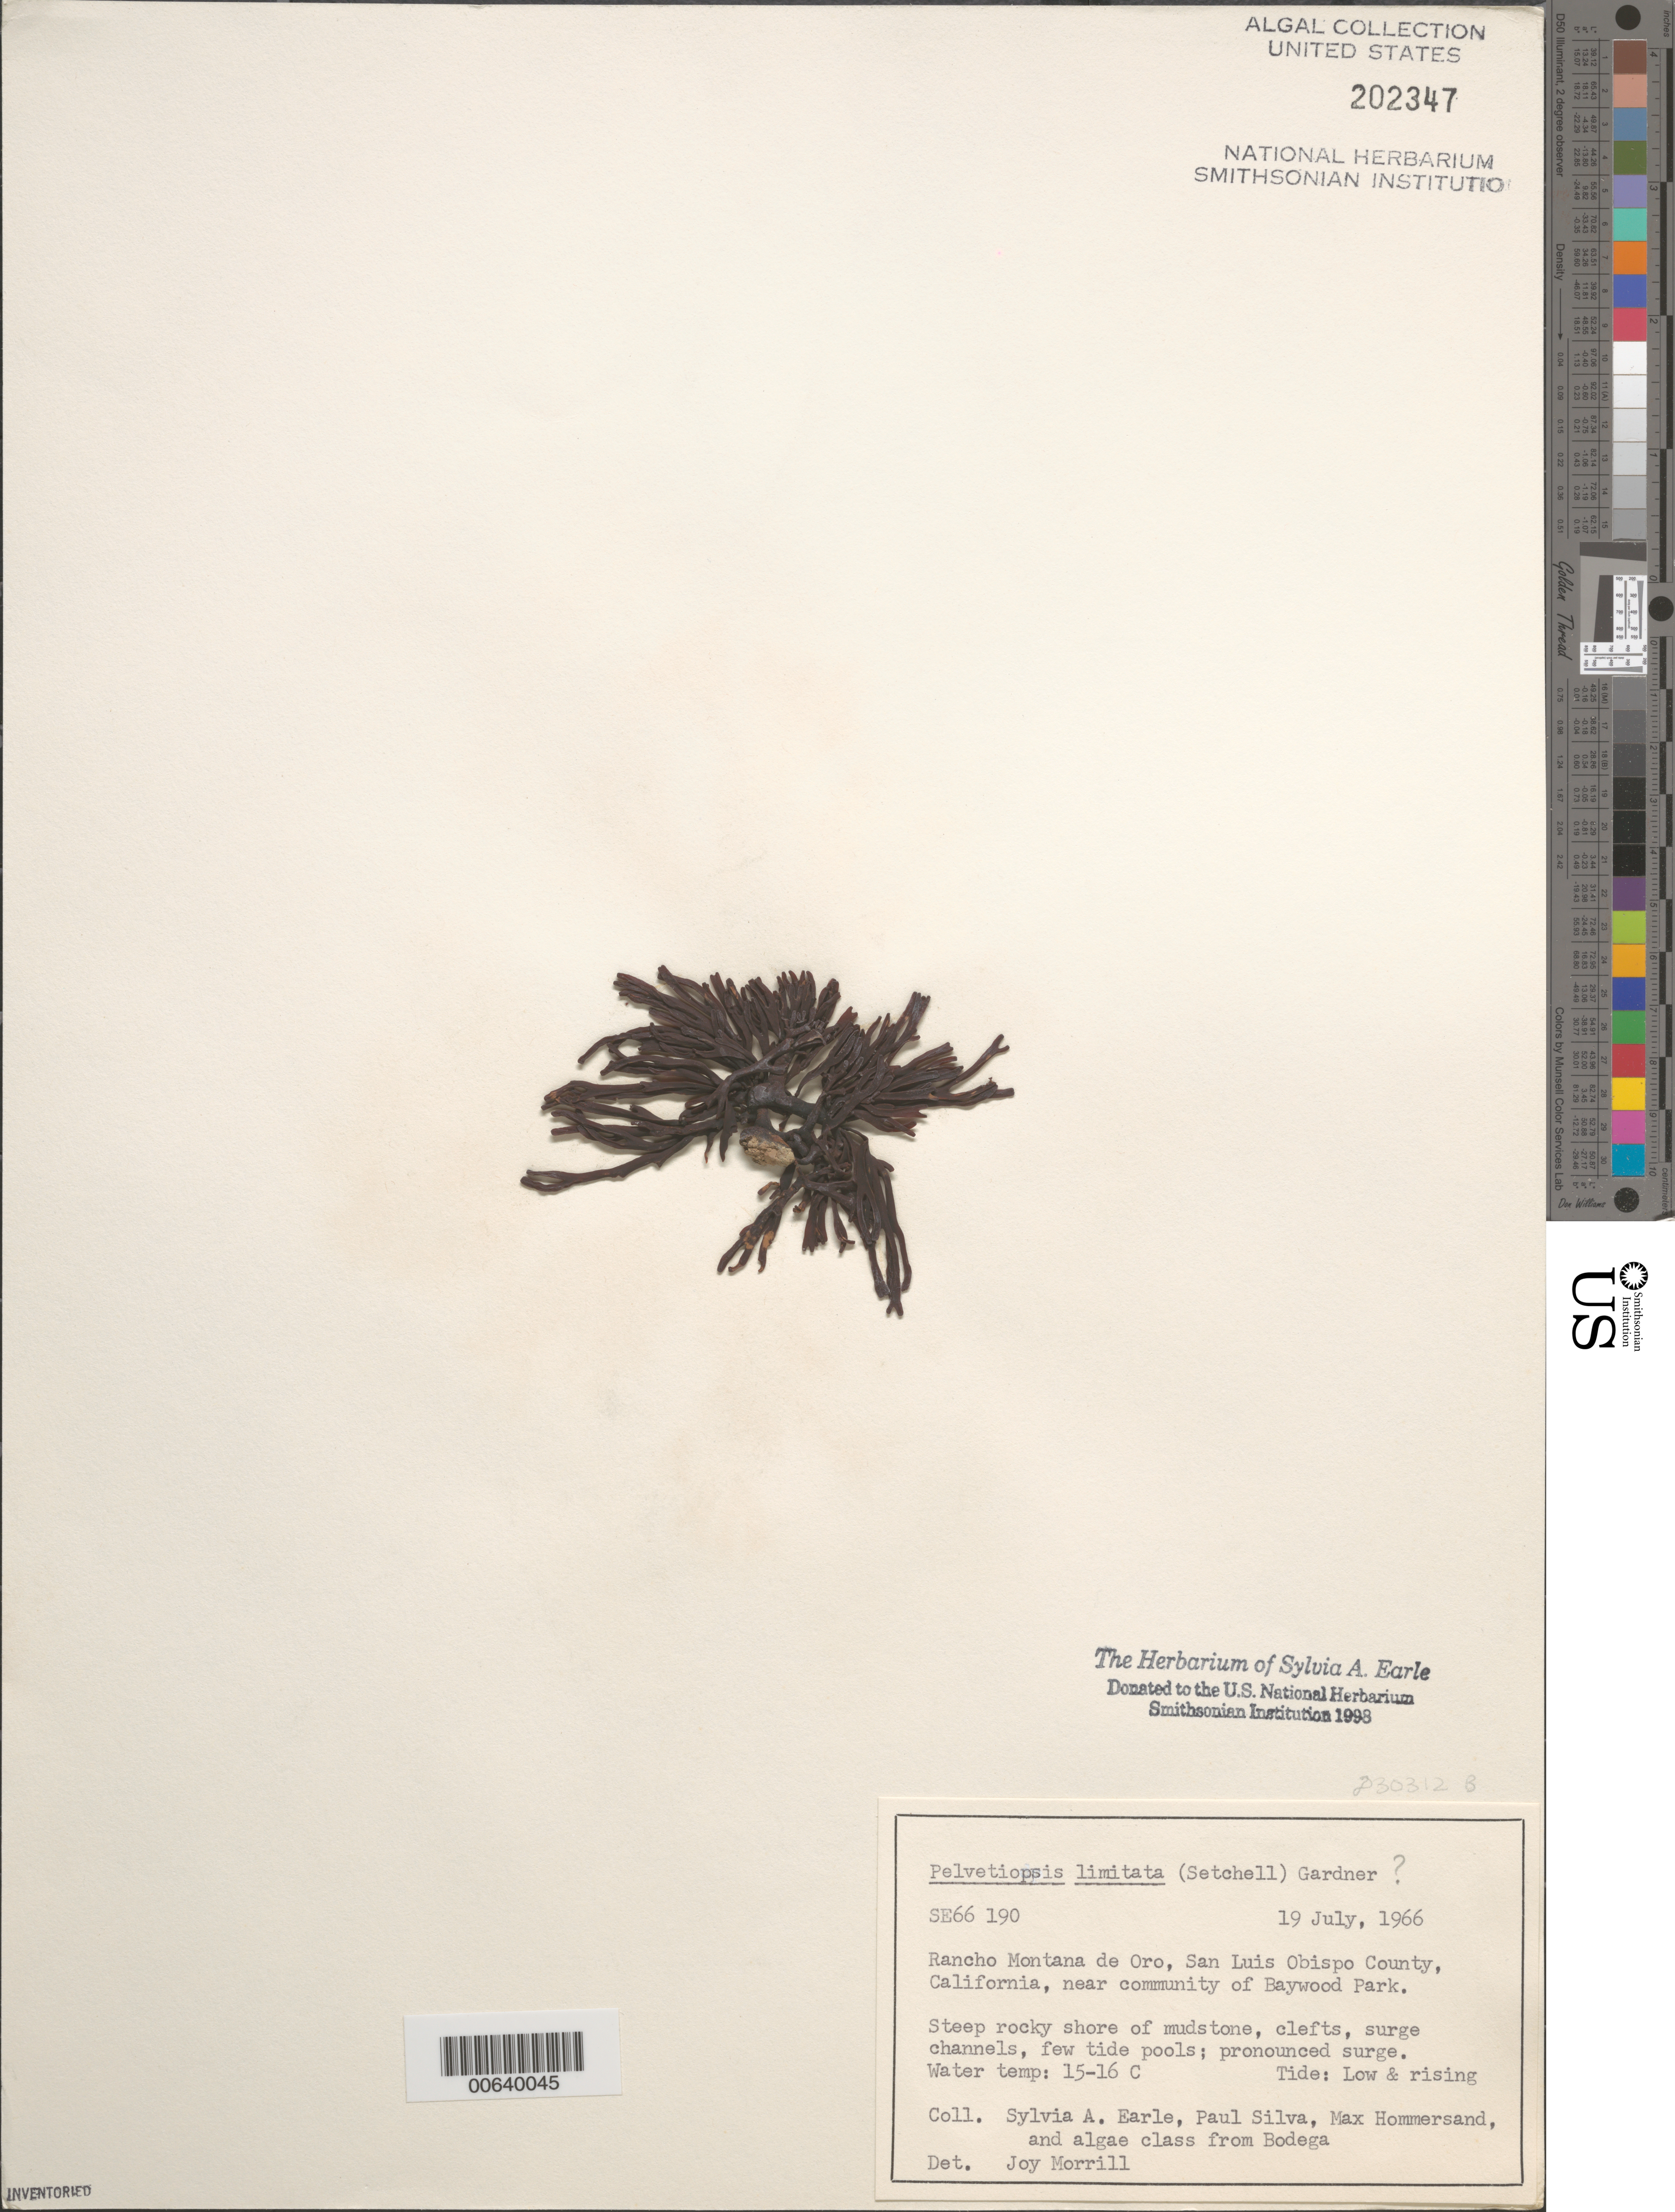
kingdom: Chromista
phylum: Ochrophyta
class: Phaeophyceae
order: Fucales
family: Fucaceae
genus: Pelvetiopsis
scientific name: Pelvetiopsis limitata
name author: N.L. Gardner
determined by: Morrill, J.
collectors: S. A. Earle, P. C. Silva, M. H. Hommersand & Bodega Algae Class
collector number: SE 66190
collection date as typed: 19 Jul 1966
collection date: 1966-07-19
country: United States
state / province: California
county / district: San Luis Obispo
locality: Rancho Montana de Oro, near Baywood Park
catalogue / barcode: US 202347